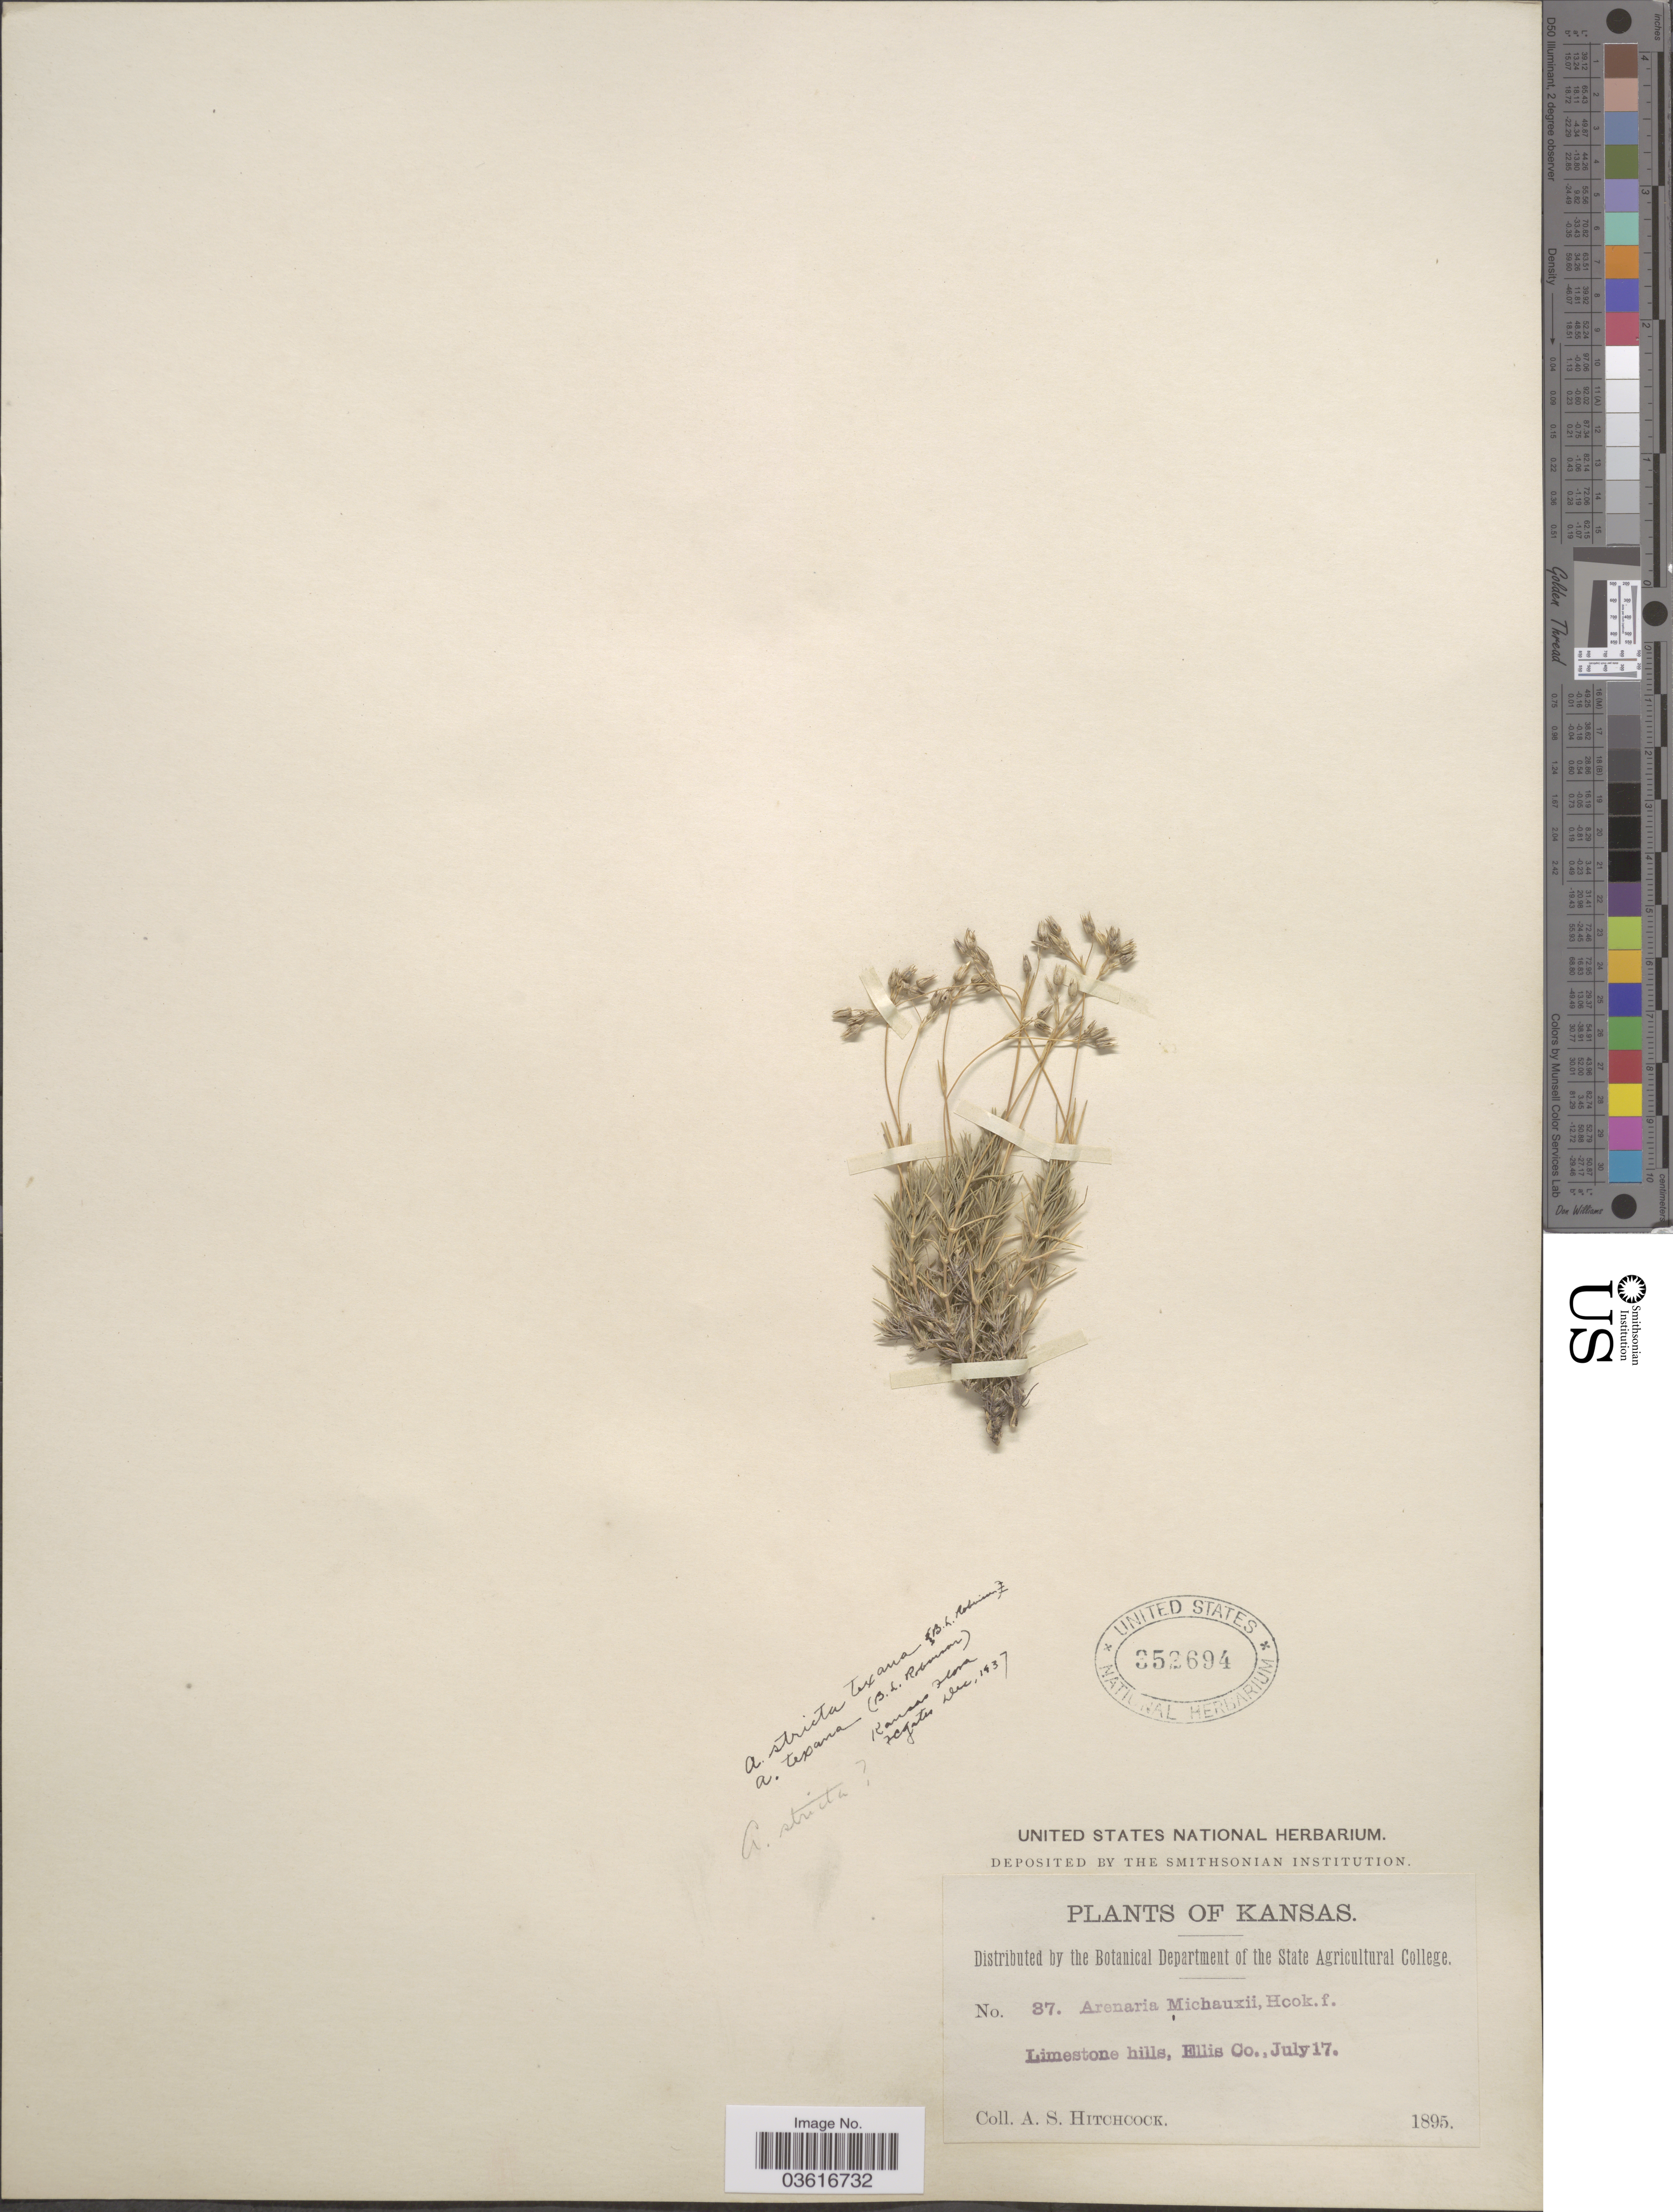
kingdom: Plantae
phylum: Tracheophyta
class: Magnoliopsida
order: Caryophyllales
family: Caryophyllaceae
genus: Minuartia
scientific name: Minuartia stricta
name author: (Sw.) Hiern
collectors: A. S. Hitchcock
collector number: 37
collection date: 1895-07-17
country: United States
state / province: Kansas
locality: Ellis Co.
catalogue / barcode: US 352694